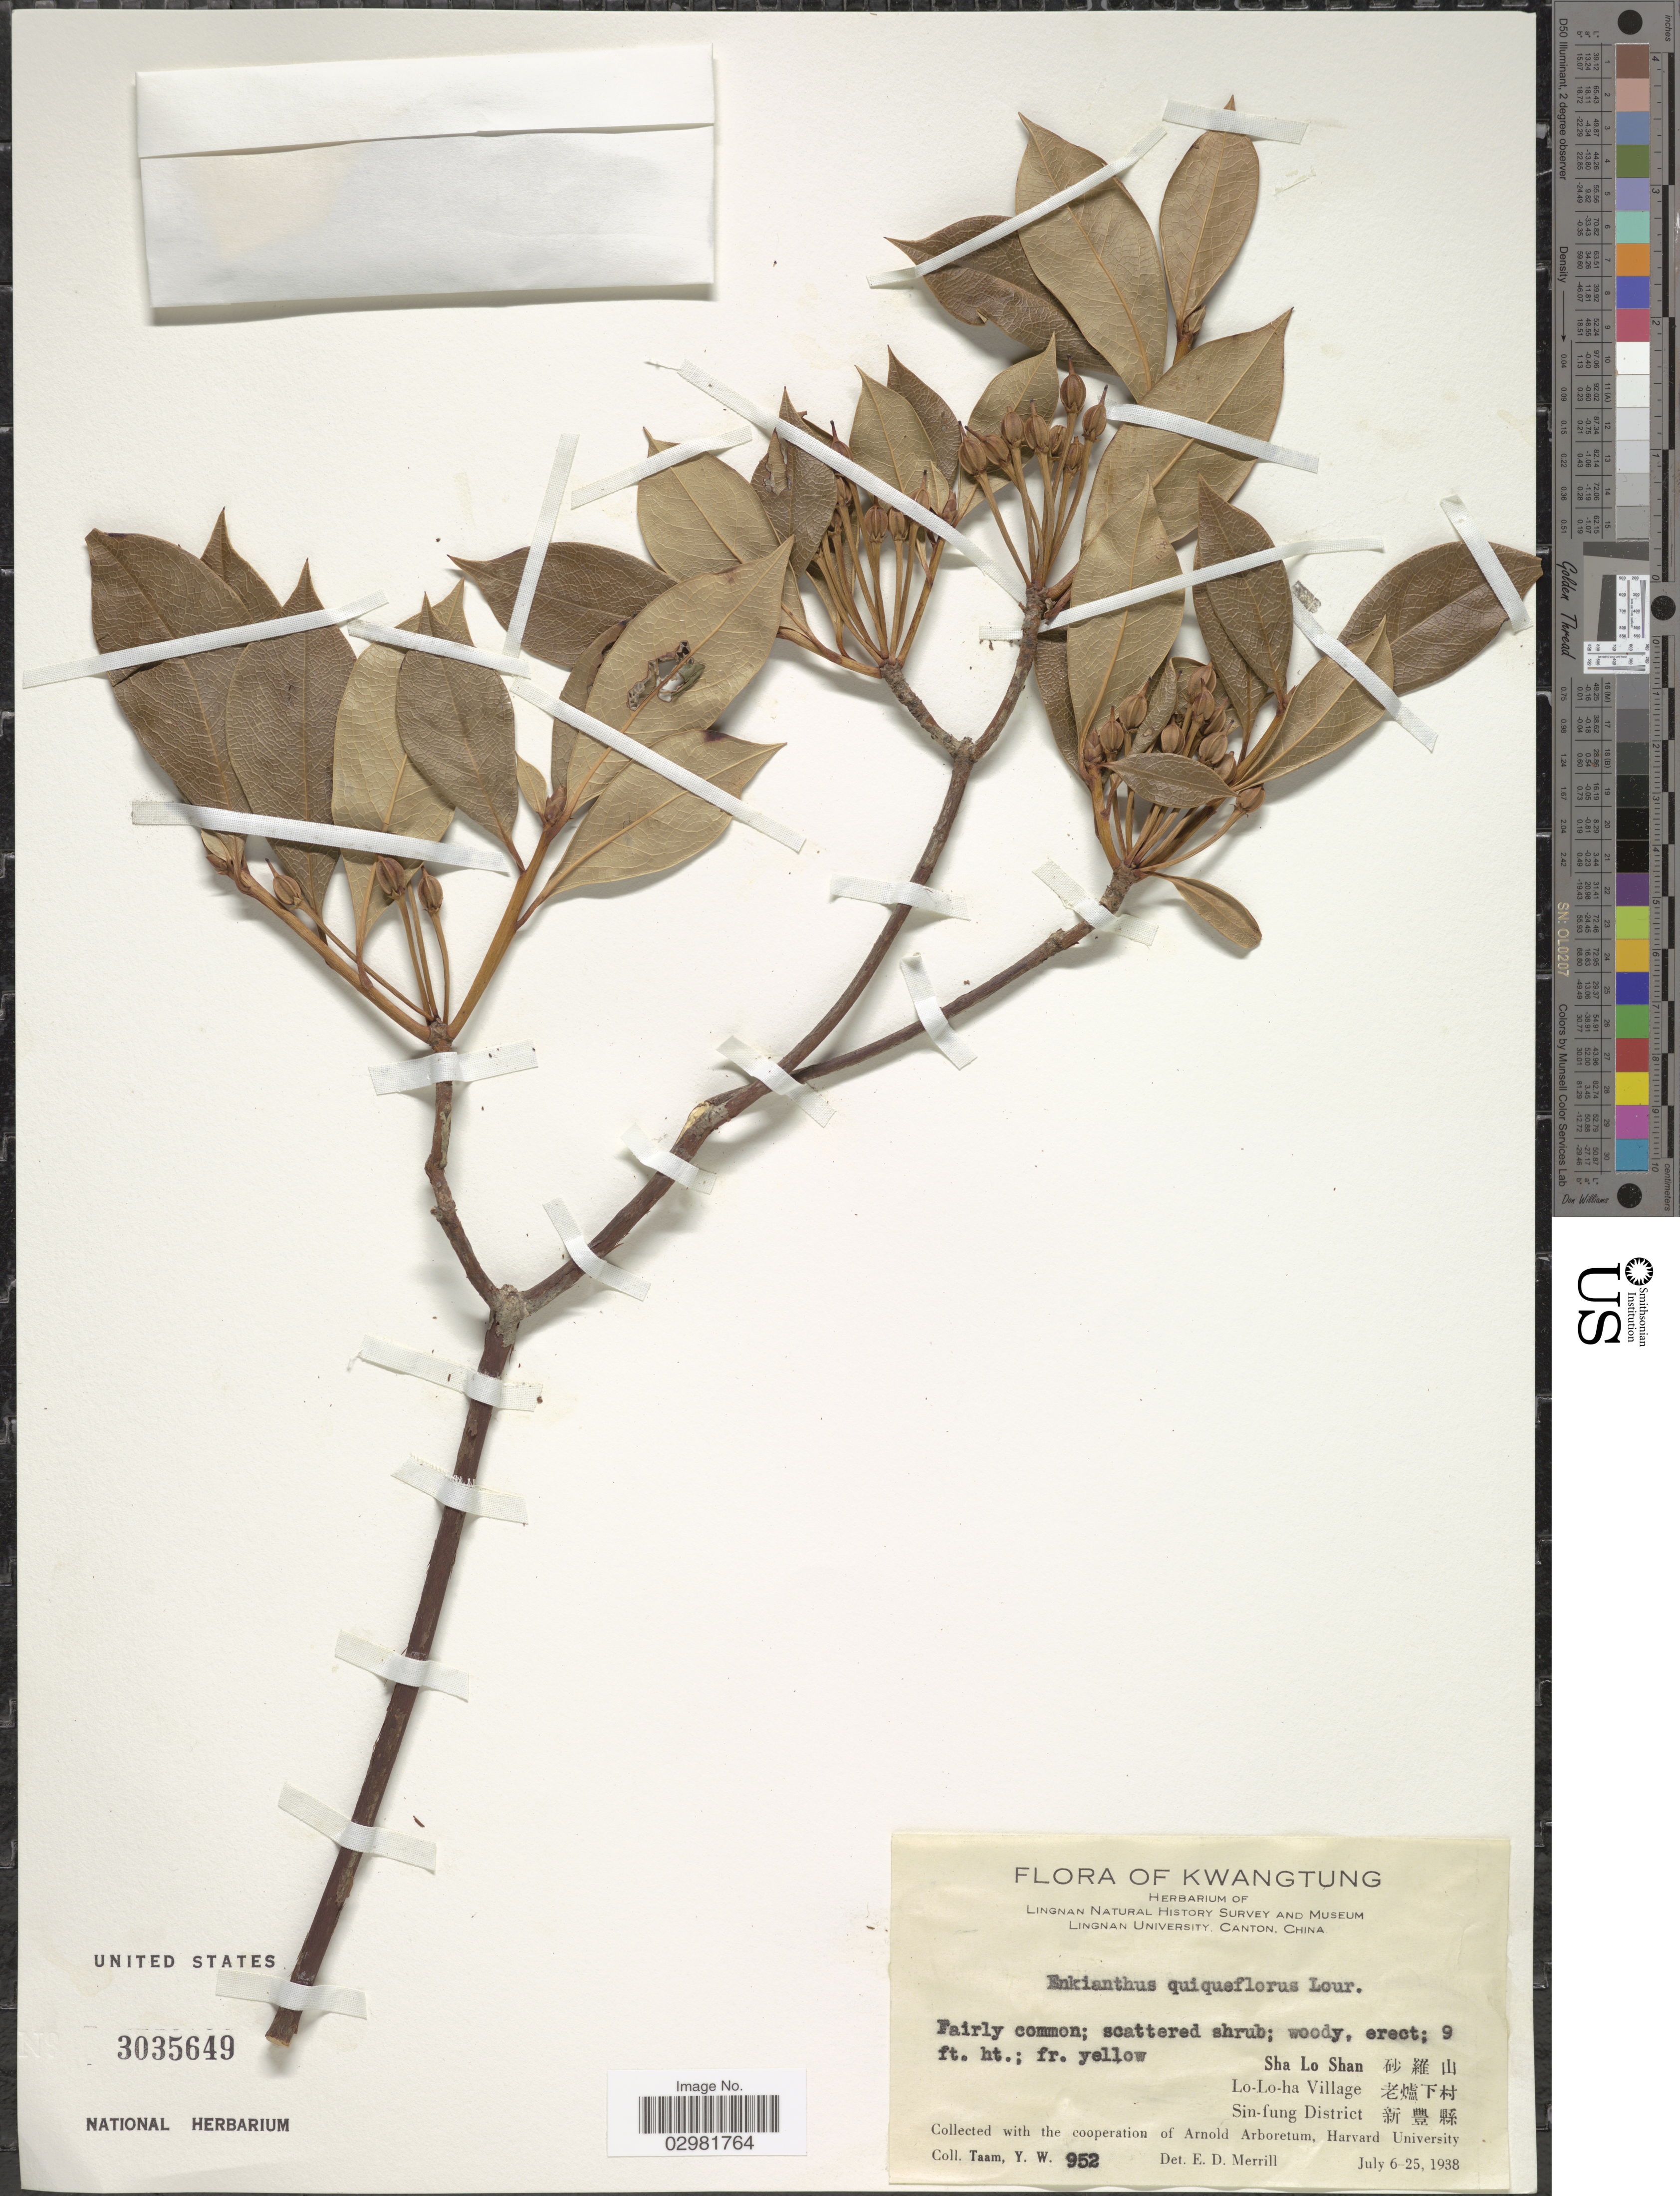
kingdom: Plantae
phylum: Tracheophyta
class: Magnoliopsida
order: Ericales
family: Ericaceae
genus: Enkianthus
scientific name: Enkianthus quinqueflorus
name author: Lour.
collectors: Y. W. Taam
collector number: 952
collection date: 1938-07-06/1938-07-25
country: China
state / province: Guangdong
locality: Kwangtung. Sha Lo Shan, Lo-Lo-ha Village. Sin-fung District.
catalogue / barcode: US 3035649